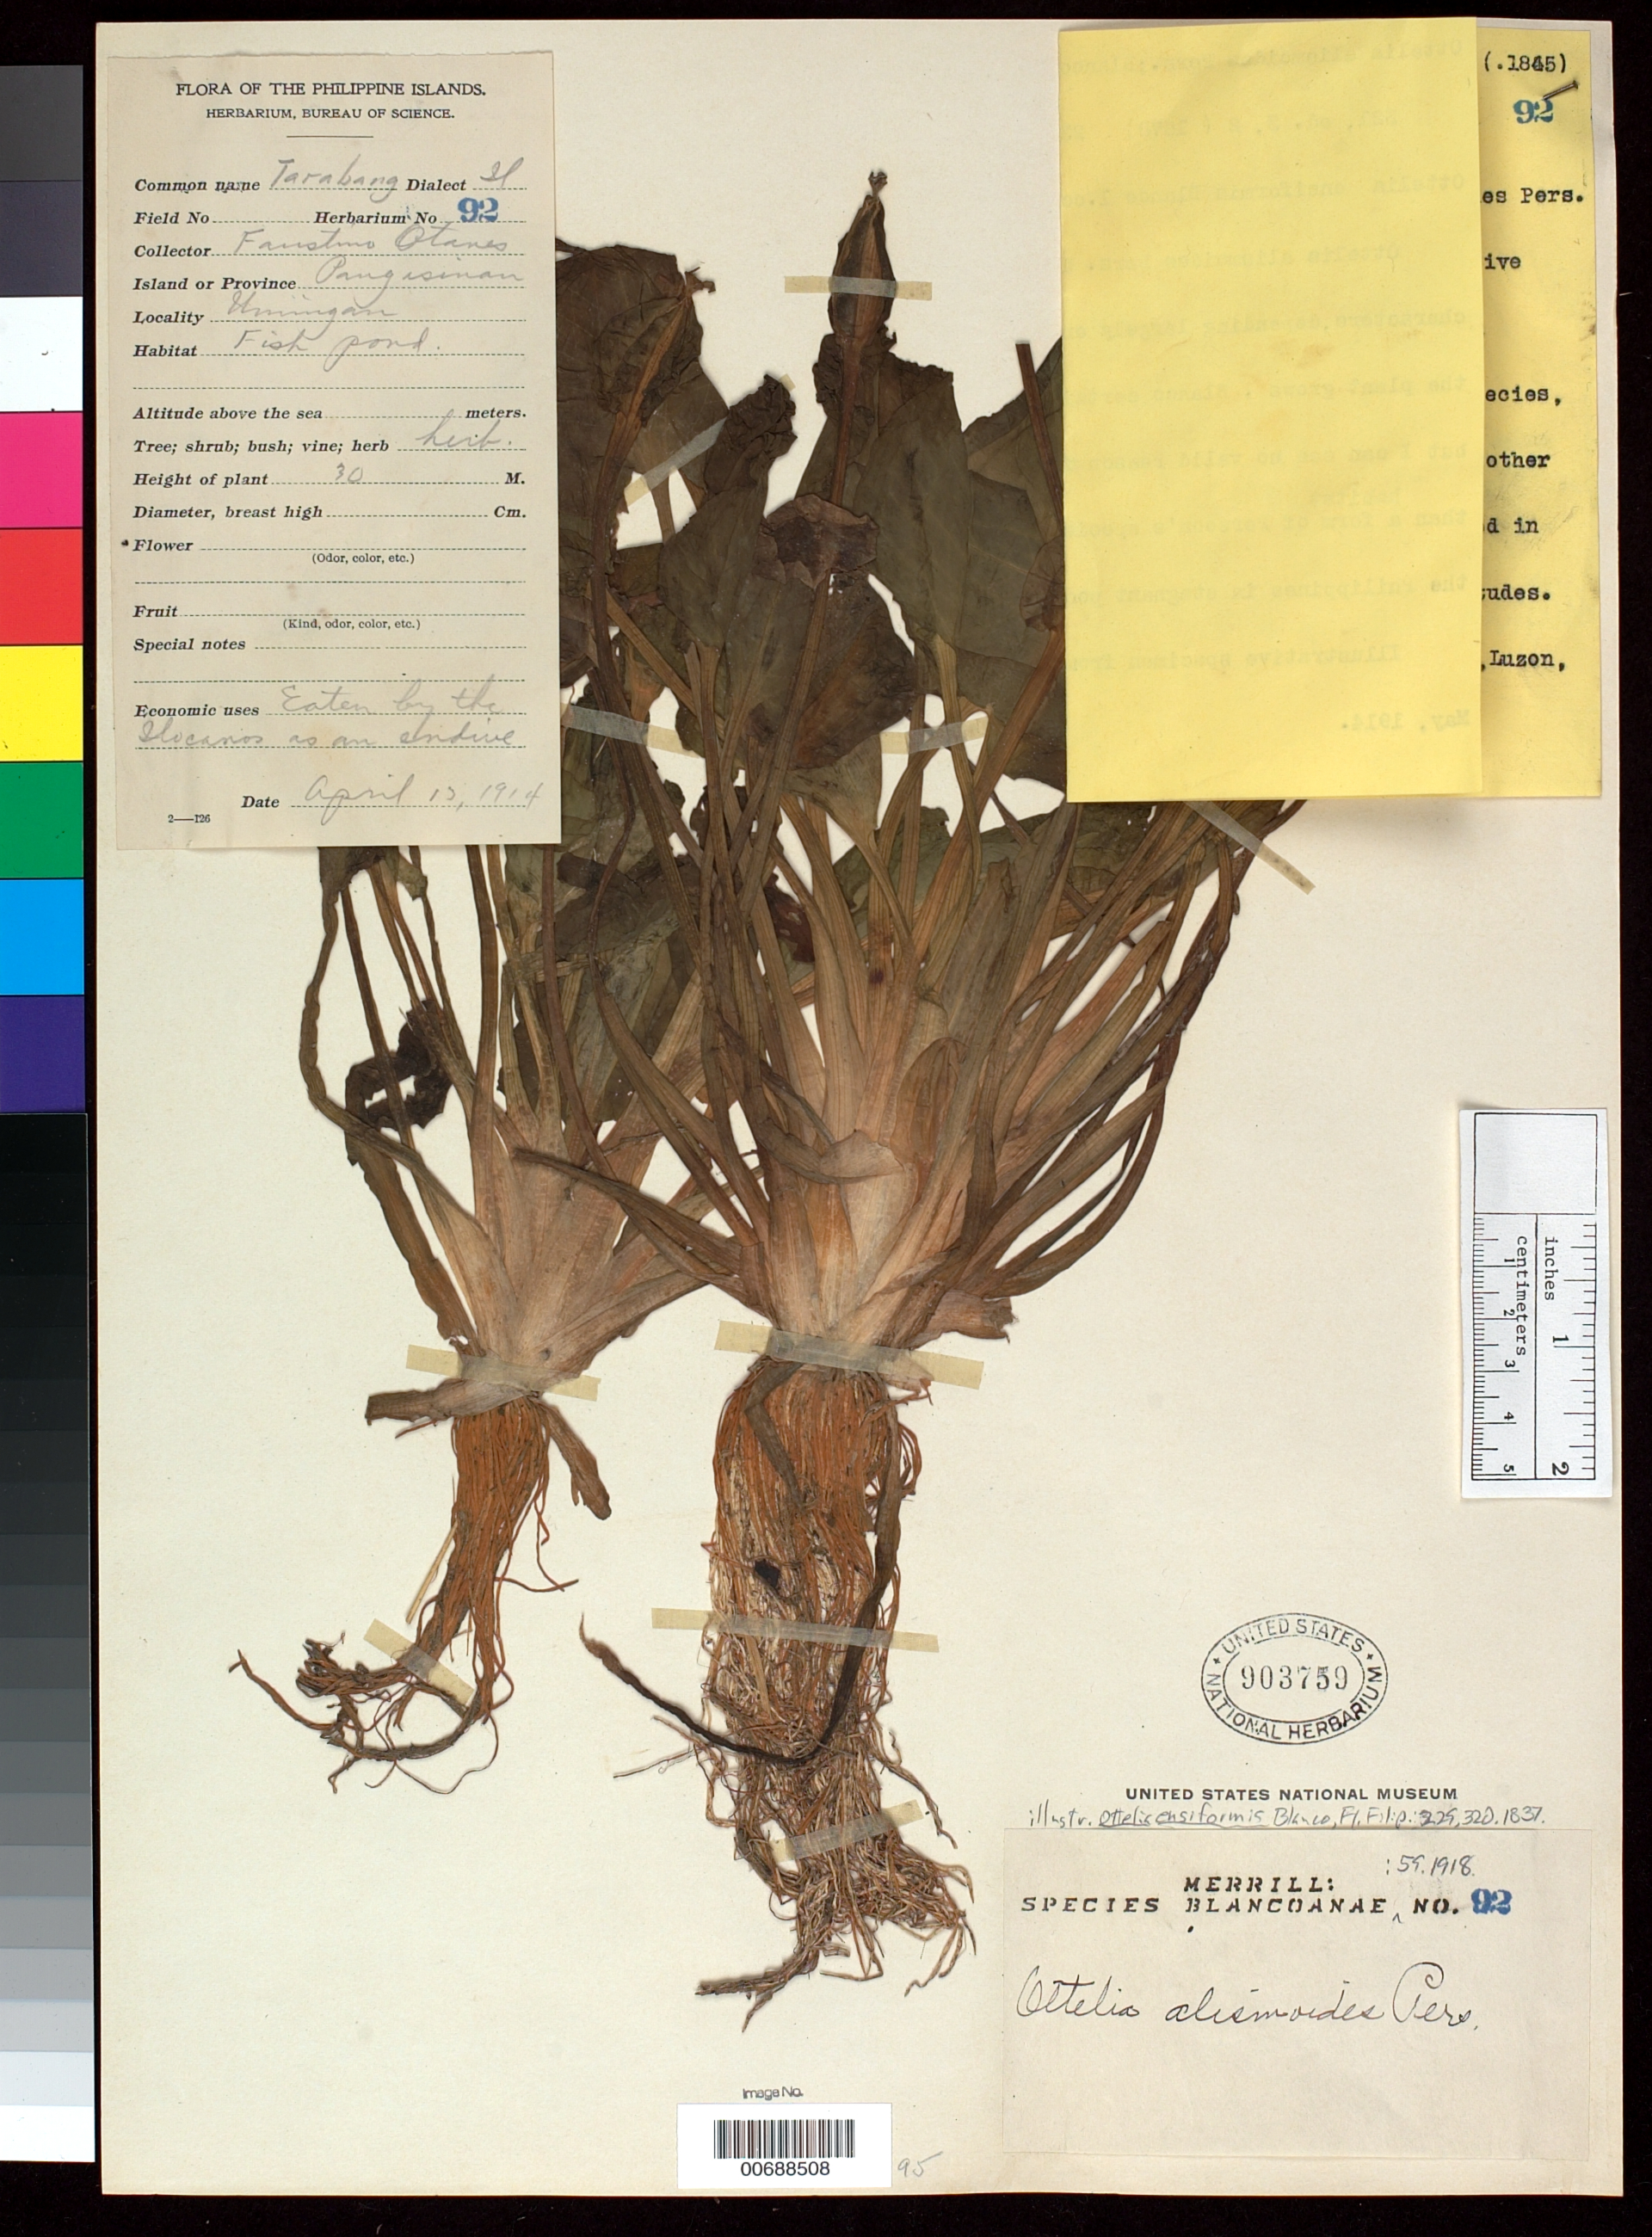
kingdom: Plantae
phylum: Tracheophyta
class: Liliopsida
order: Alismatales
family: Hydrocharitaceae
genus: Ottelia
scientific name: Ottelia alismoides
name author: Pers.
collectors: F. Q. Otanes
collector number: Sp. Blancoan. 0092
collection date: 1914-05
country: Philippines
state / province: Ilocos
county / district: Pangasinan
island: Luzon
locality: Umingan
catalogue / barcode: US 903759